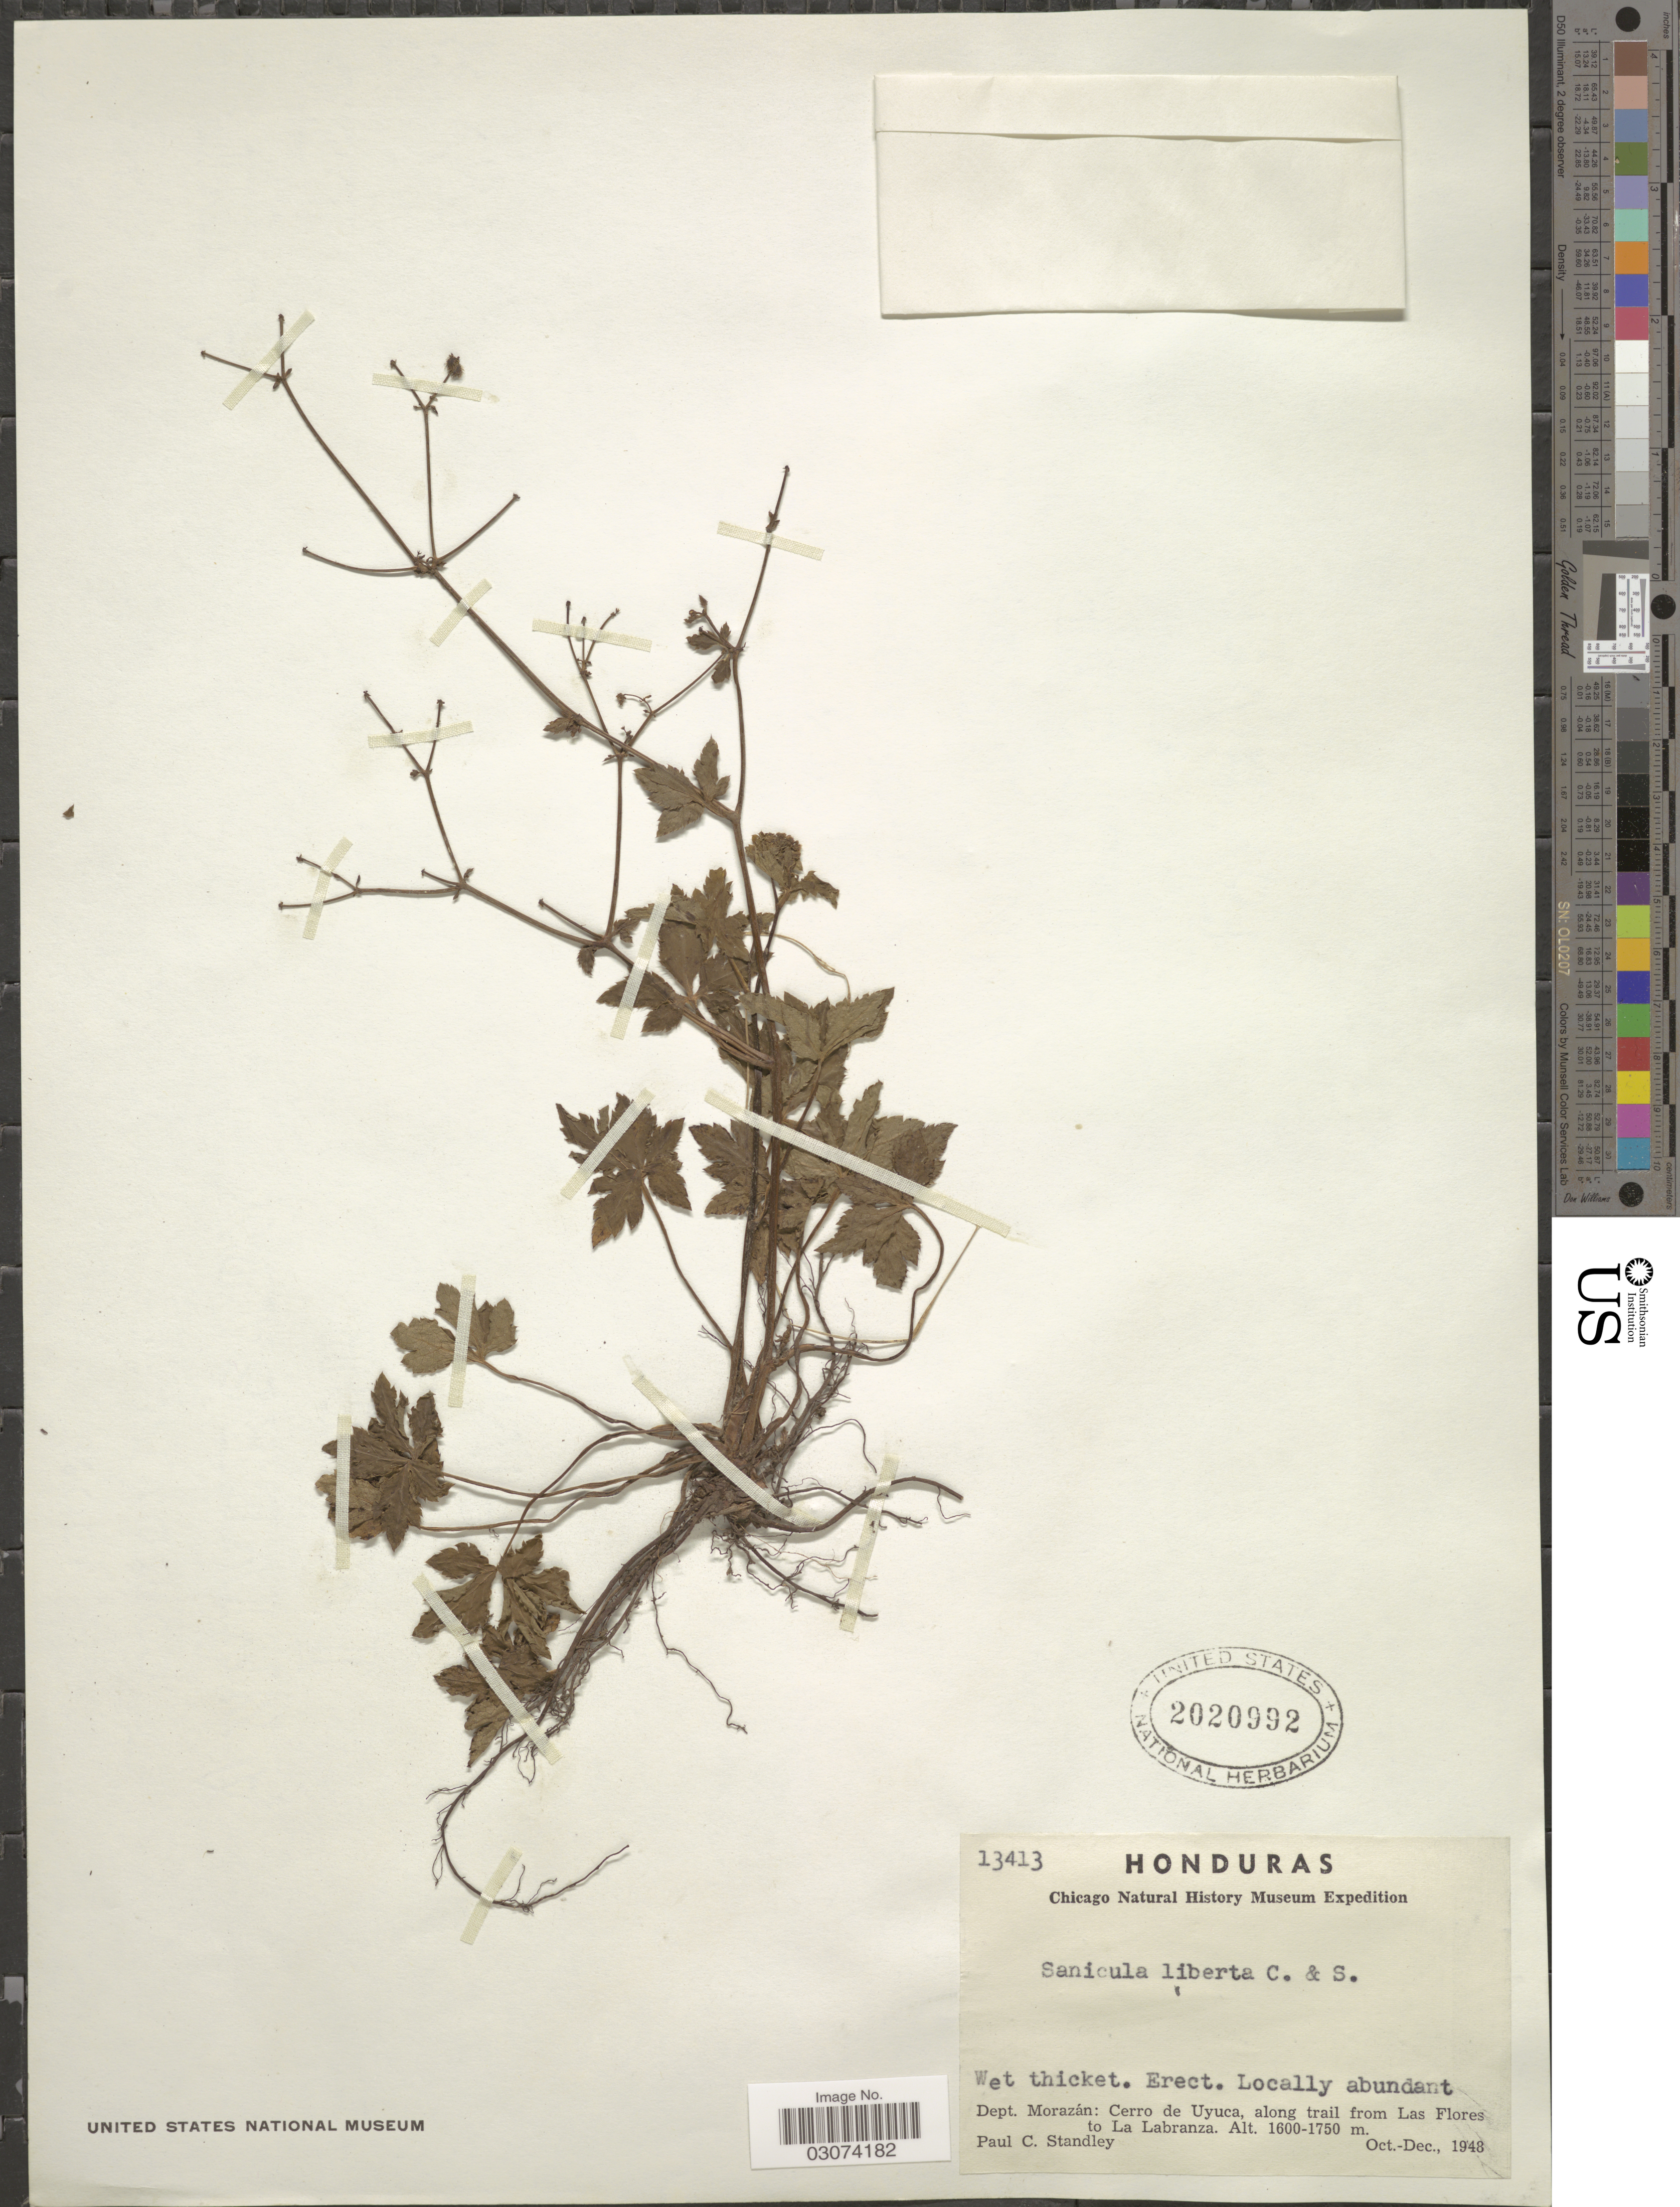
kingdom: Plantae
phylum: Tracheophyta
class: Magnoliopsida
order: Apiales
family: Apiaceae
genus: Sanicula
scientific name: Sanicula liberta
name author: Cham. & Schltdl.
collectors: P. C. Standley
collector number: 13413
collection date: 1948-10/1948-12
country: Honduras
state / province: Fco. Morazán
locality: Dept. Morazán: Cerro de Uyuca, along trail from Las Flores to La Labranza.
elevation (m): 1600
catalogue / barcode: US 2020992